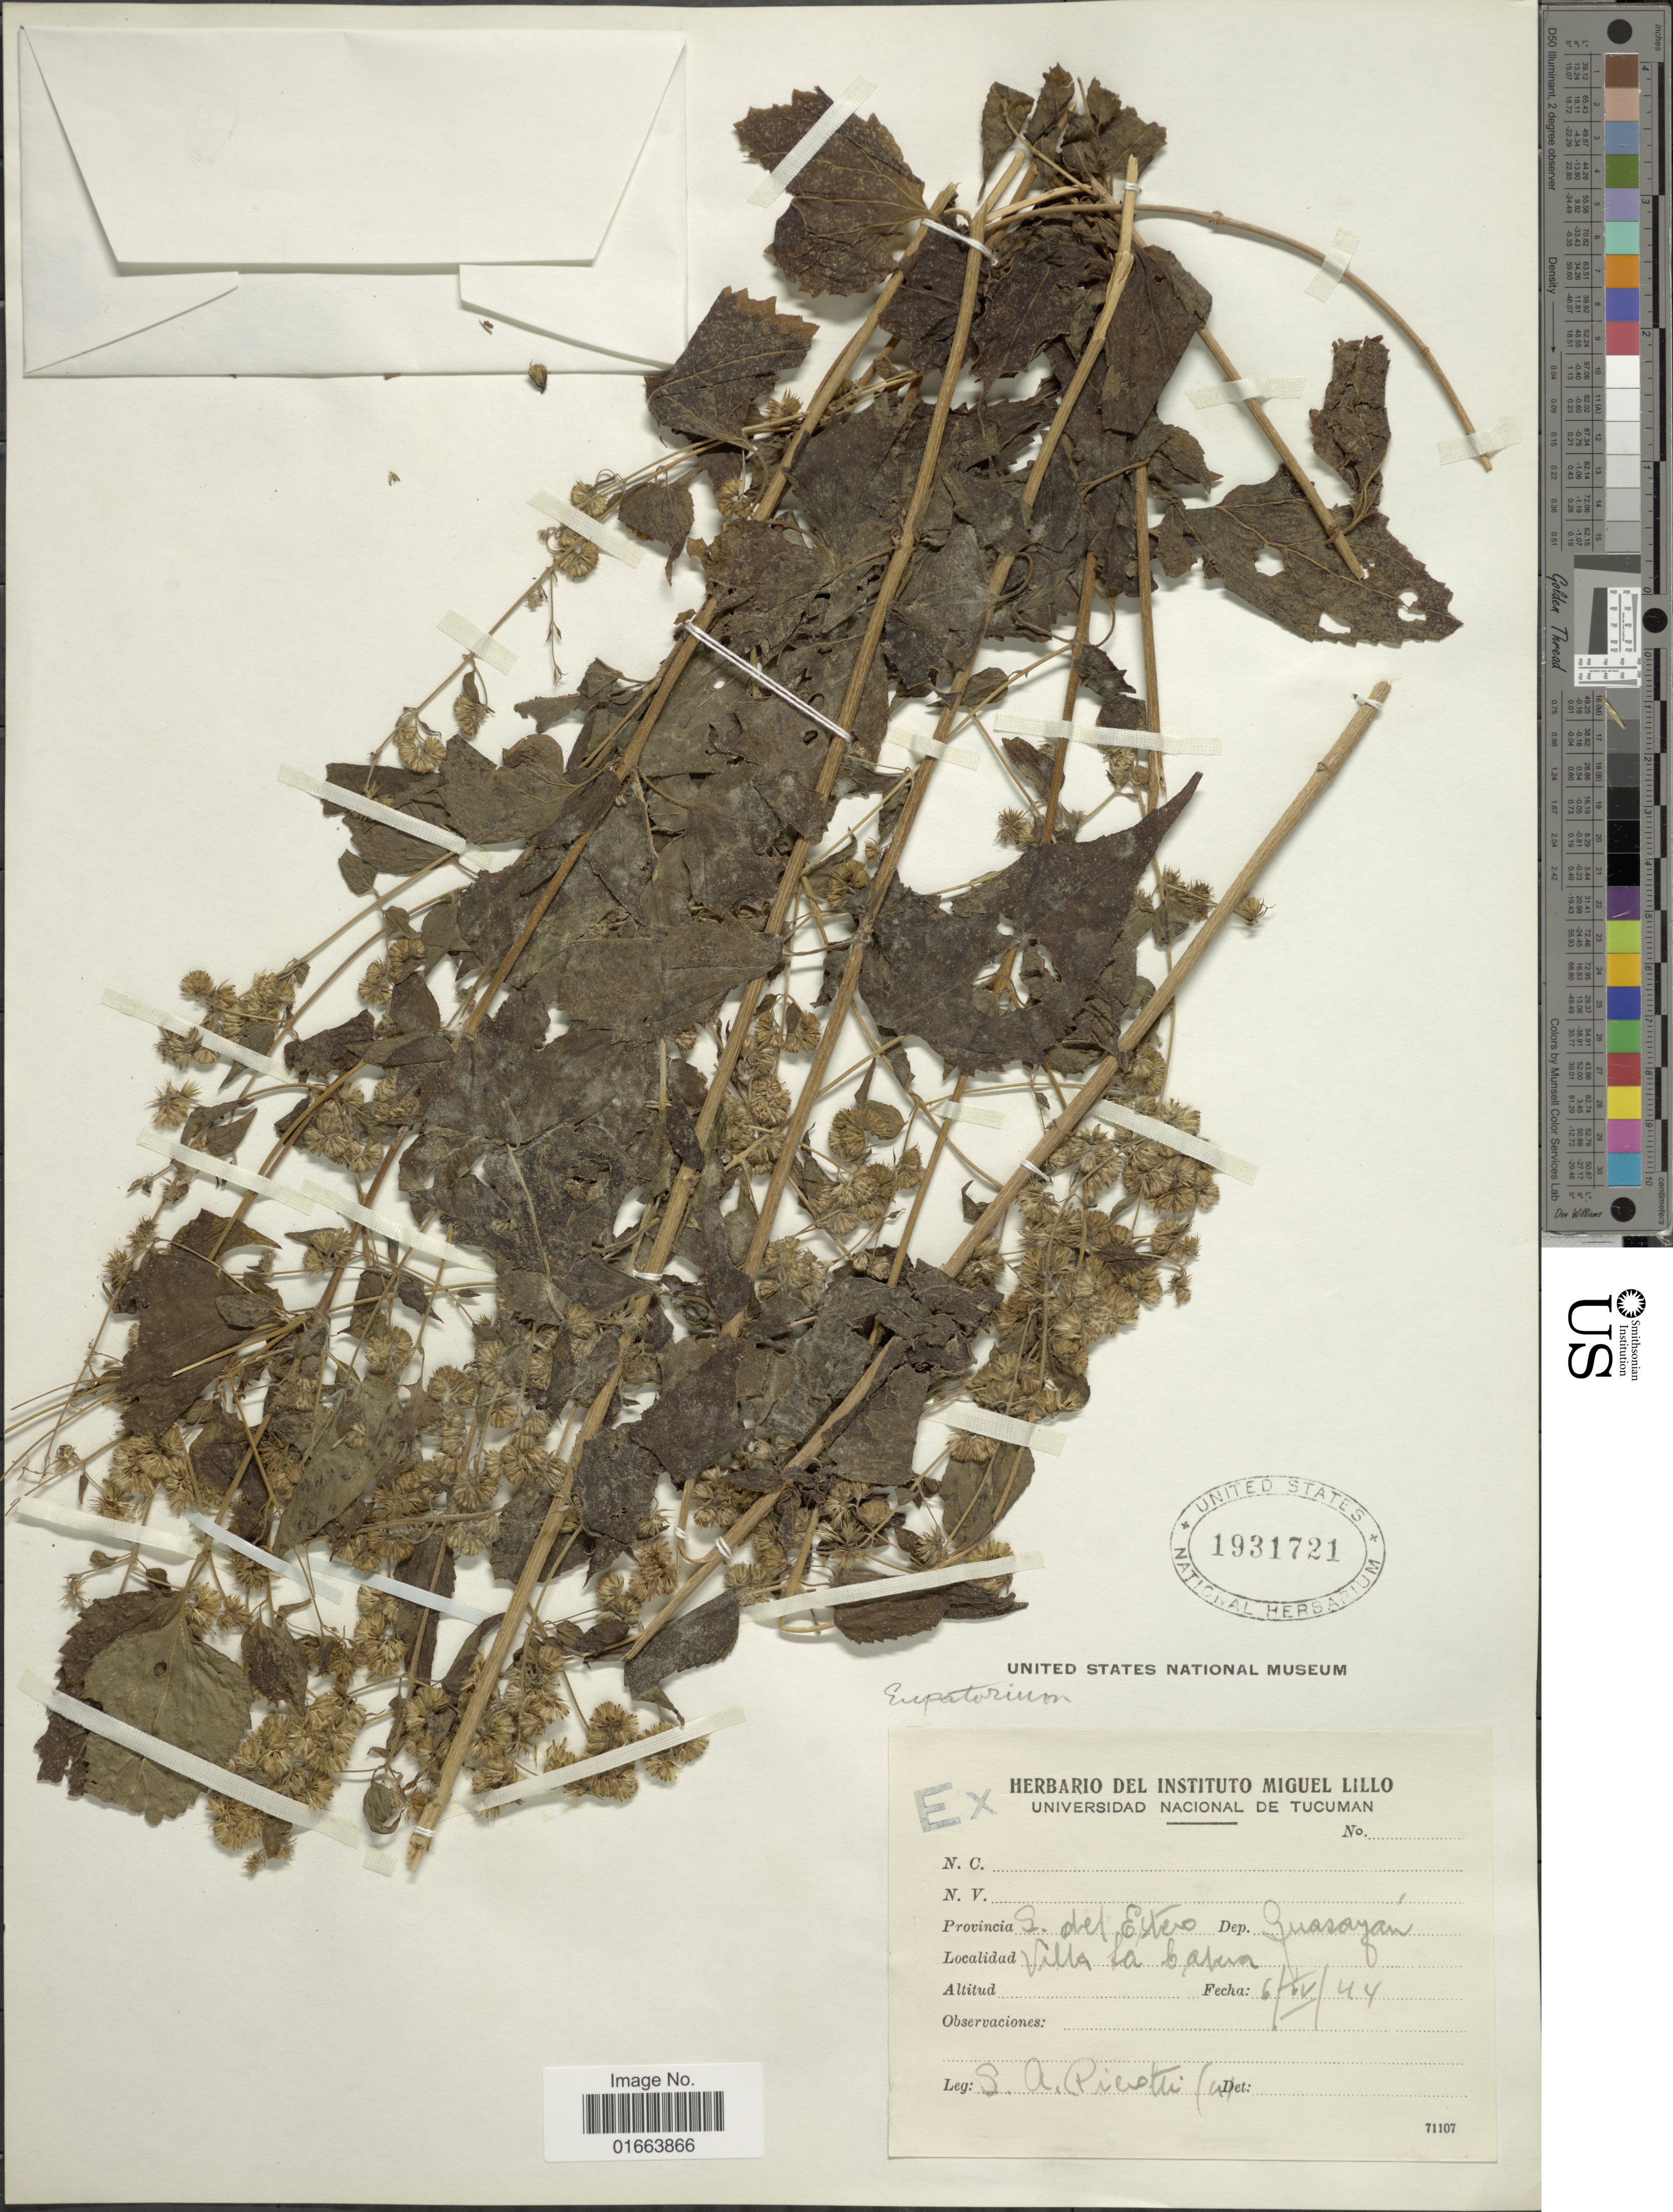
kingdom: Plantae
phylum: Tracheophyta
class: Magnoliopsida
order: Asterales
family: Asteraceae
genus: Koanophyllon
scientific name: Koanophyllon stipulifera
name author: (Rusby) R.M. King & H. Rob.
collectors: S. A. Pierotti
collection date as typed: Transcribed d/m/y: 6/4/44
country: Argentina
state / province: Santiago del Estero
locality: S. del Estero. Dep. Guasayan. Villa la Carta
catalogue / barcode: US 1931721